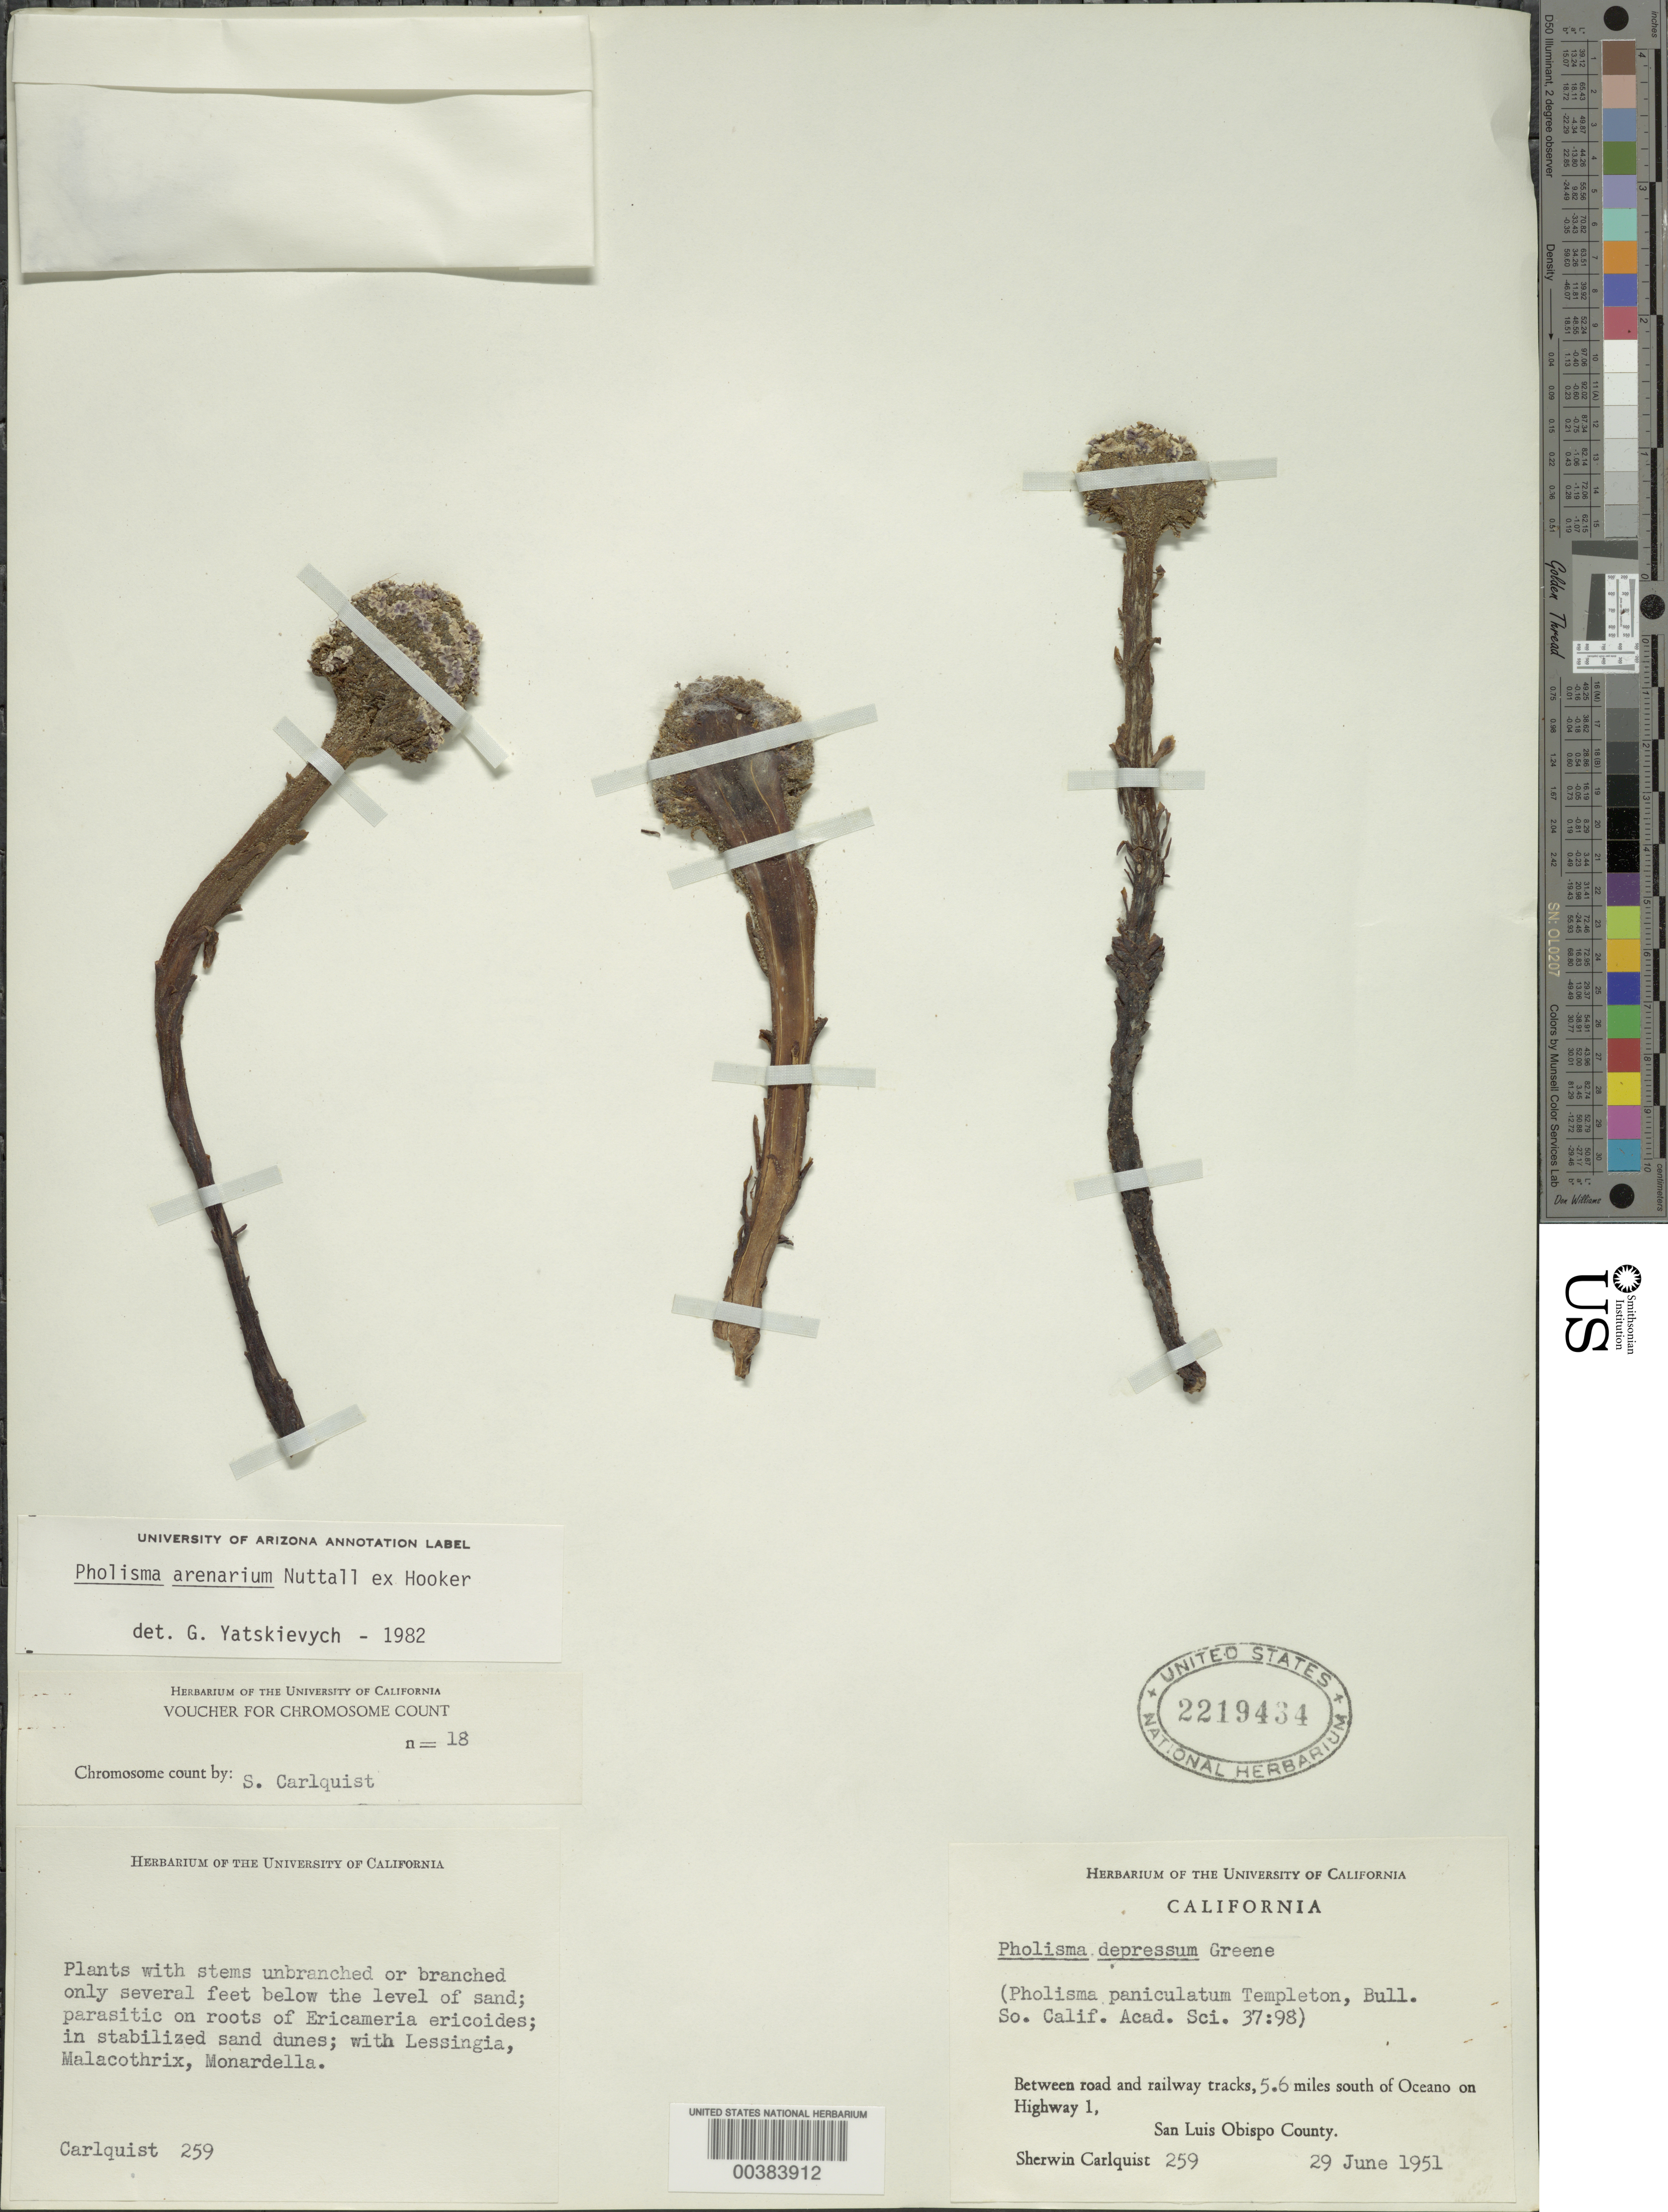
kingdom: Plantae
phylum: Tracheophyta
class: Magnoliopsida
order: Boraginales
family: Lennoaceae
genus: Pholisma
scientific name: Pholisma arenarium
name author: Nutt. ex Hook.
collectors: S. Carlquist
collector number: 259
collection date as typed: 29 Jun 1951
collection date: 1951-06-29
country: United States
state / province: California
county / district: San Luis Obispo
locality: S of oceano on hwy 1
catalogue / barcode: US 2219434